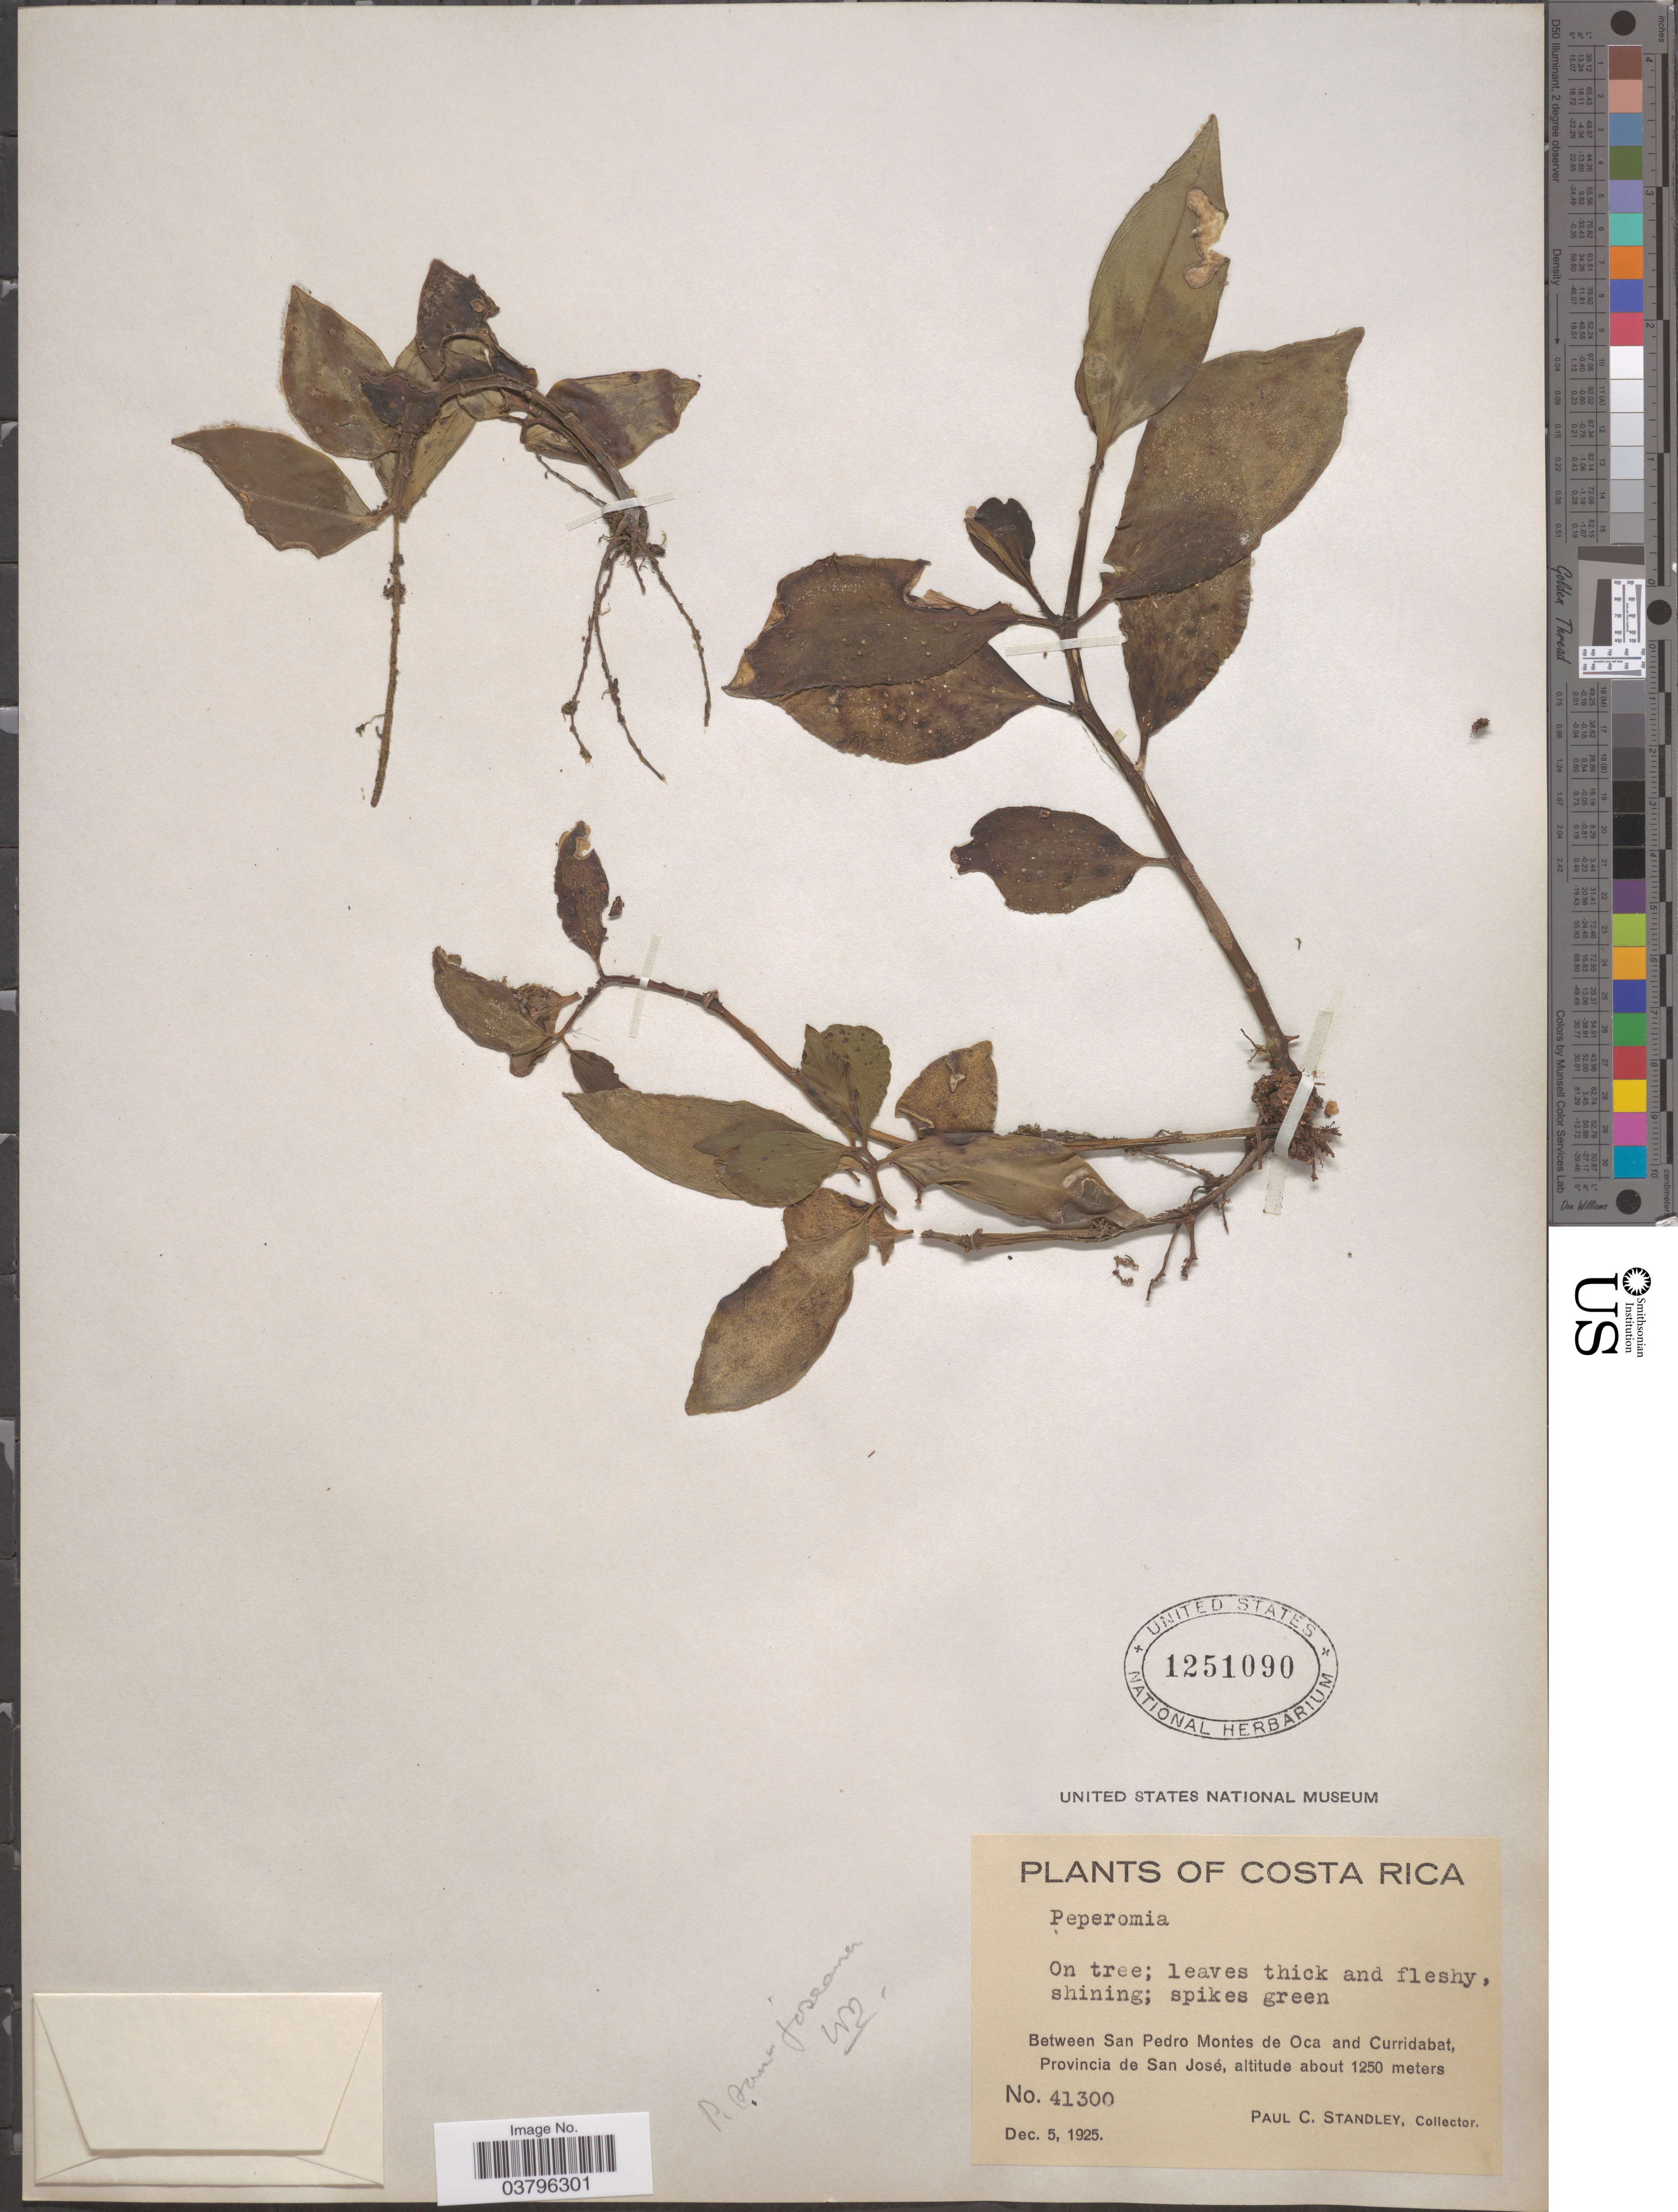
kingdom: Plantae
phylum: Tracheophyta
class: Magnoliopsida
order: Piperales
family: Piperaceae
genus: Peperomia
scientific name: Peperomia san-joseana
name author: C. DC.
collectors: P. C. Standley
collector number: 41300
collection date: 1925-12-05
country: Costa Rica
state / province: San José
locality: Between San Pedro Montes de Oca and Curridabat.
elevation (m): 1250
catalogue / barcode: US 1251090